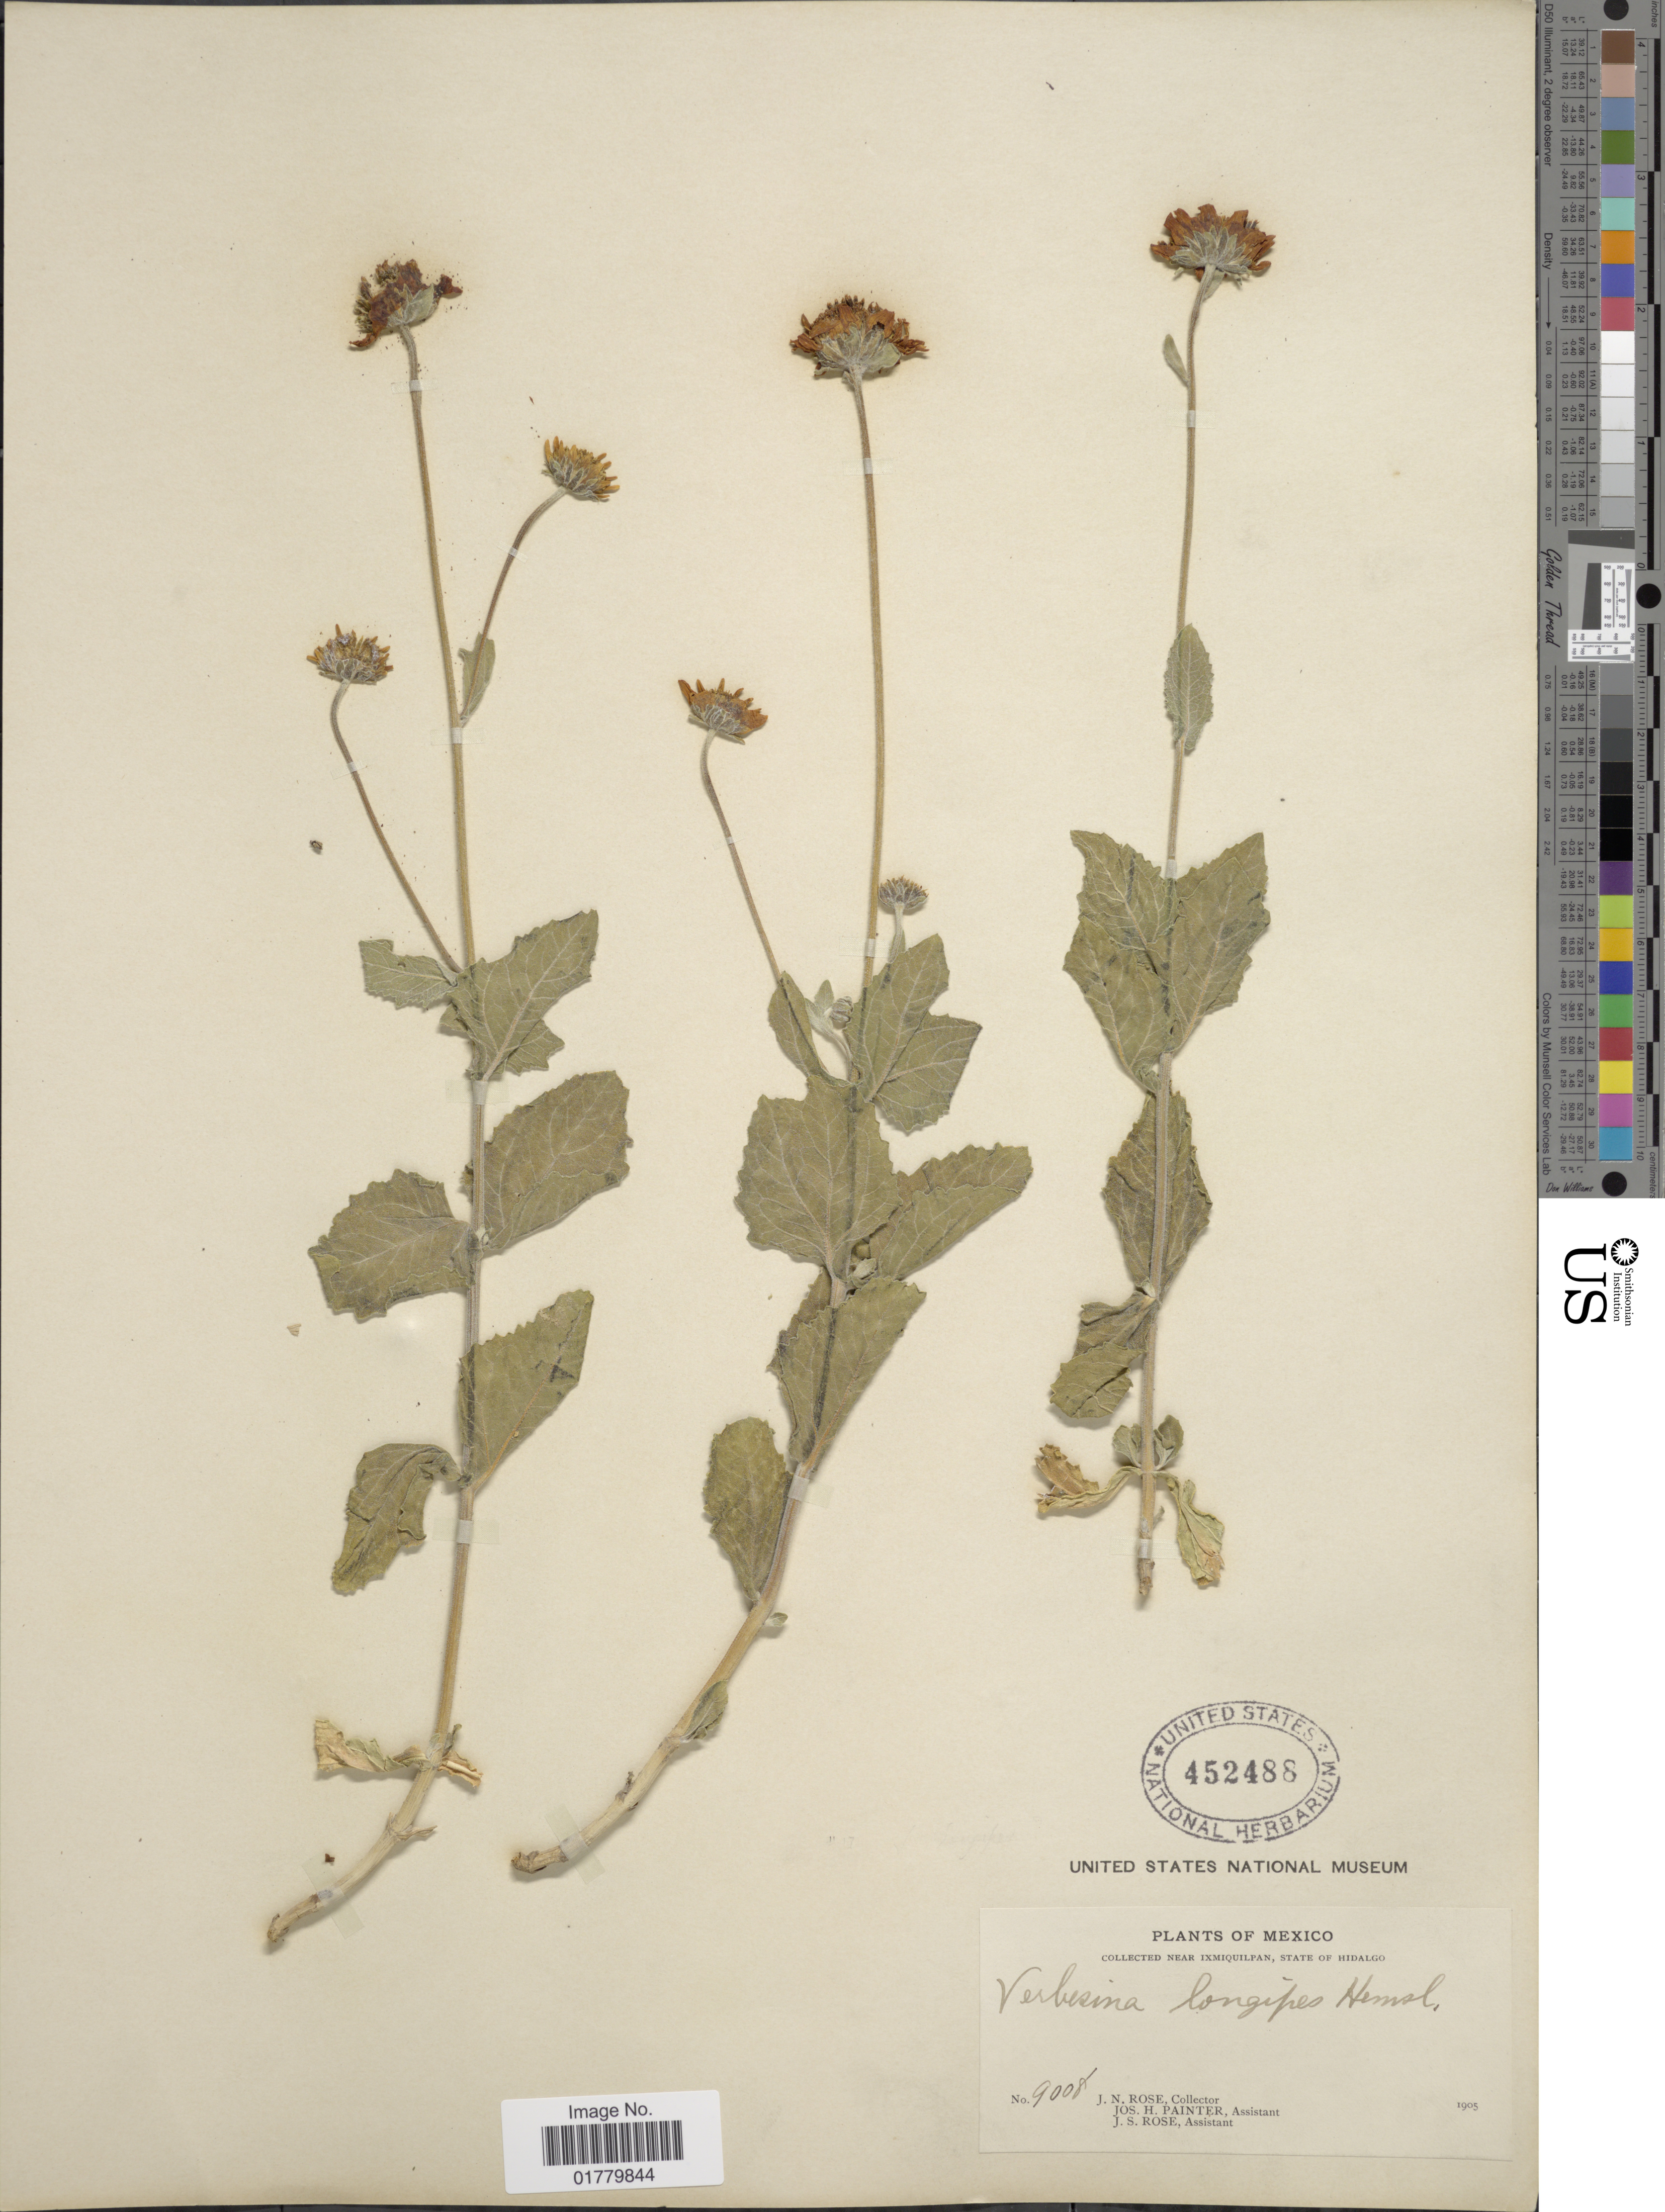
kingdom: Plantae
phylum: Tracheophyta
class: Magnoliopsida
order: Asterales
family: Asteraceae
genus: Verbesina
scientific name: Verbesina longipes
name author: Hemsl.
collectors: J. N. Rose, J. H. Painter & J. S. Rose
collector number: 9008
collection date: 1905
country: Mexico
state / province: Hidalgo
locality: Near Ixmiquilpan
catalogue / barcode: US 452488